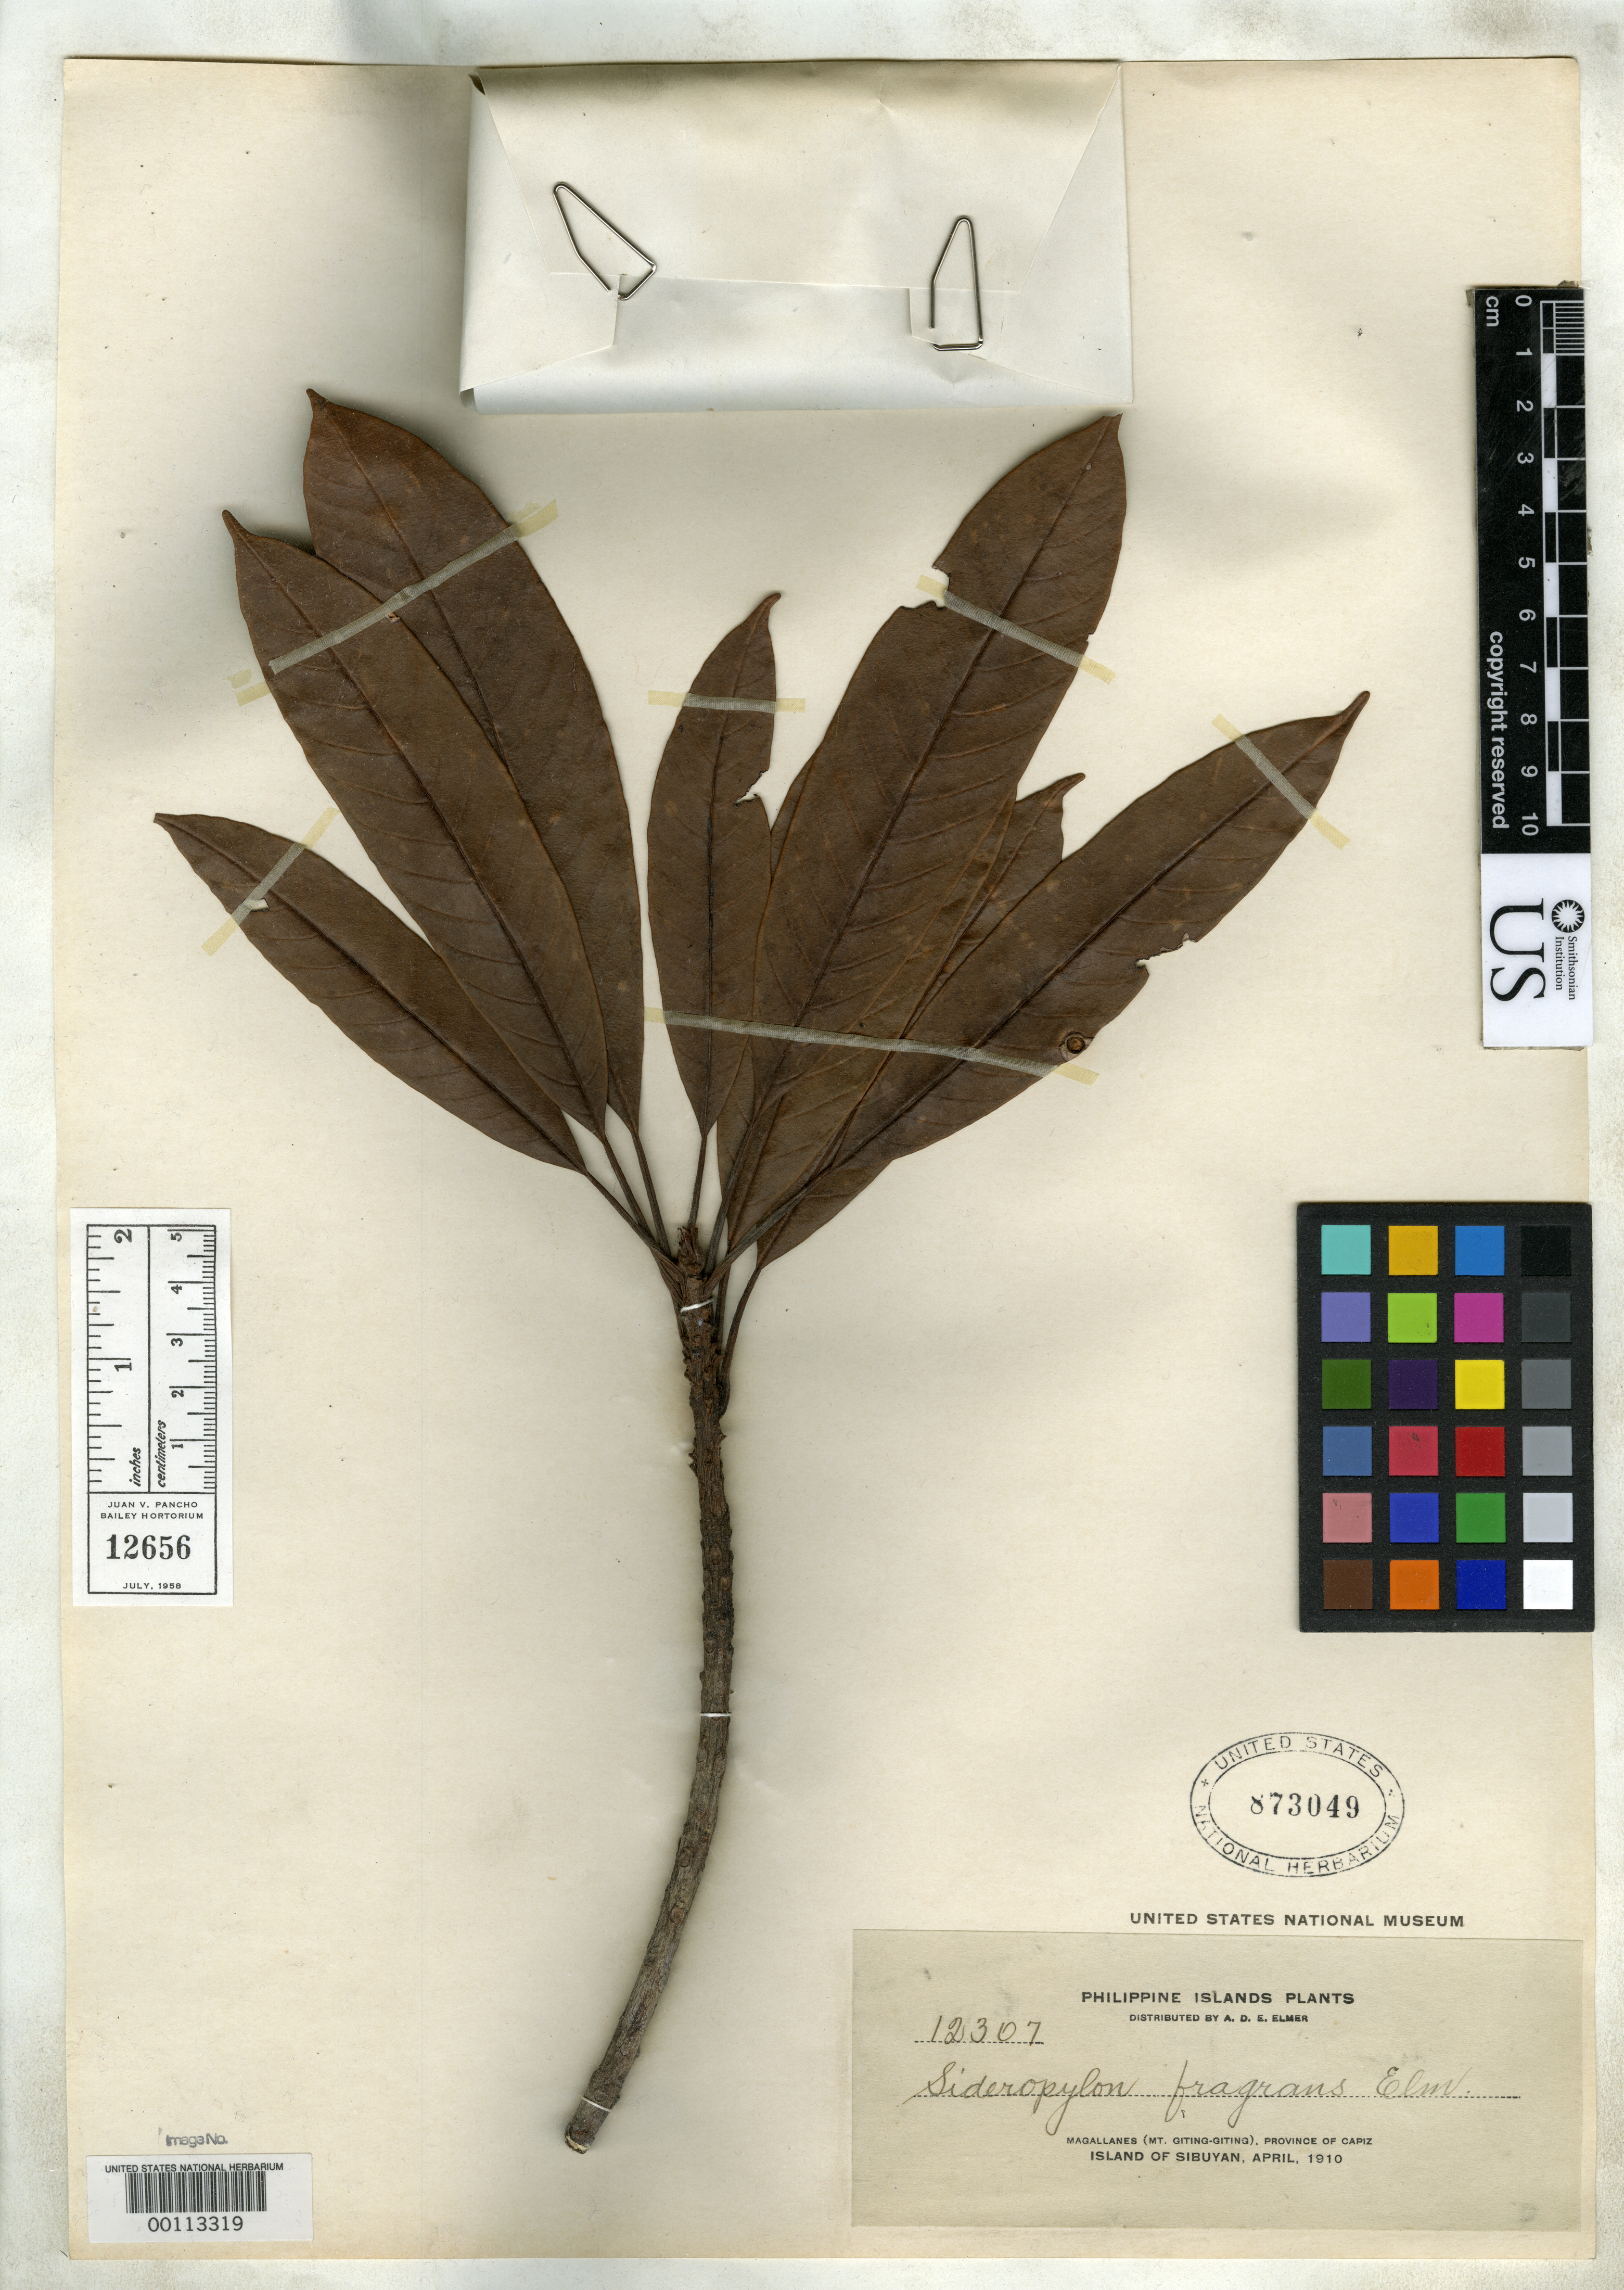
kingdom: Plantae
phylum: Tracheophyta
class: Magnoliopsida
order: Ericales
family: Sapotaceae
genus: Sideroxylon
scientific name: Sideroxylon fragrans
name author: Elmer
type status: Isosyntype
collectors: A. D. E. Elmer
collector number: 12307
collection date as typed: Apr 1910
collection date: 1910-04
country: Philippines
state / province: Mimaropa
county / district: Romblon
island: Sibuyan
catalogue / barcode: US 873049